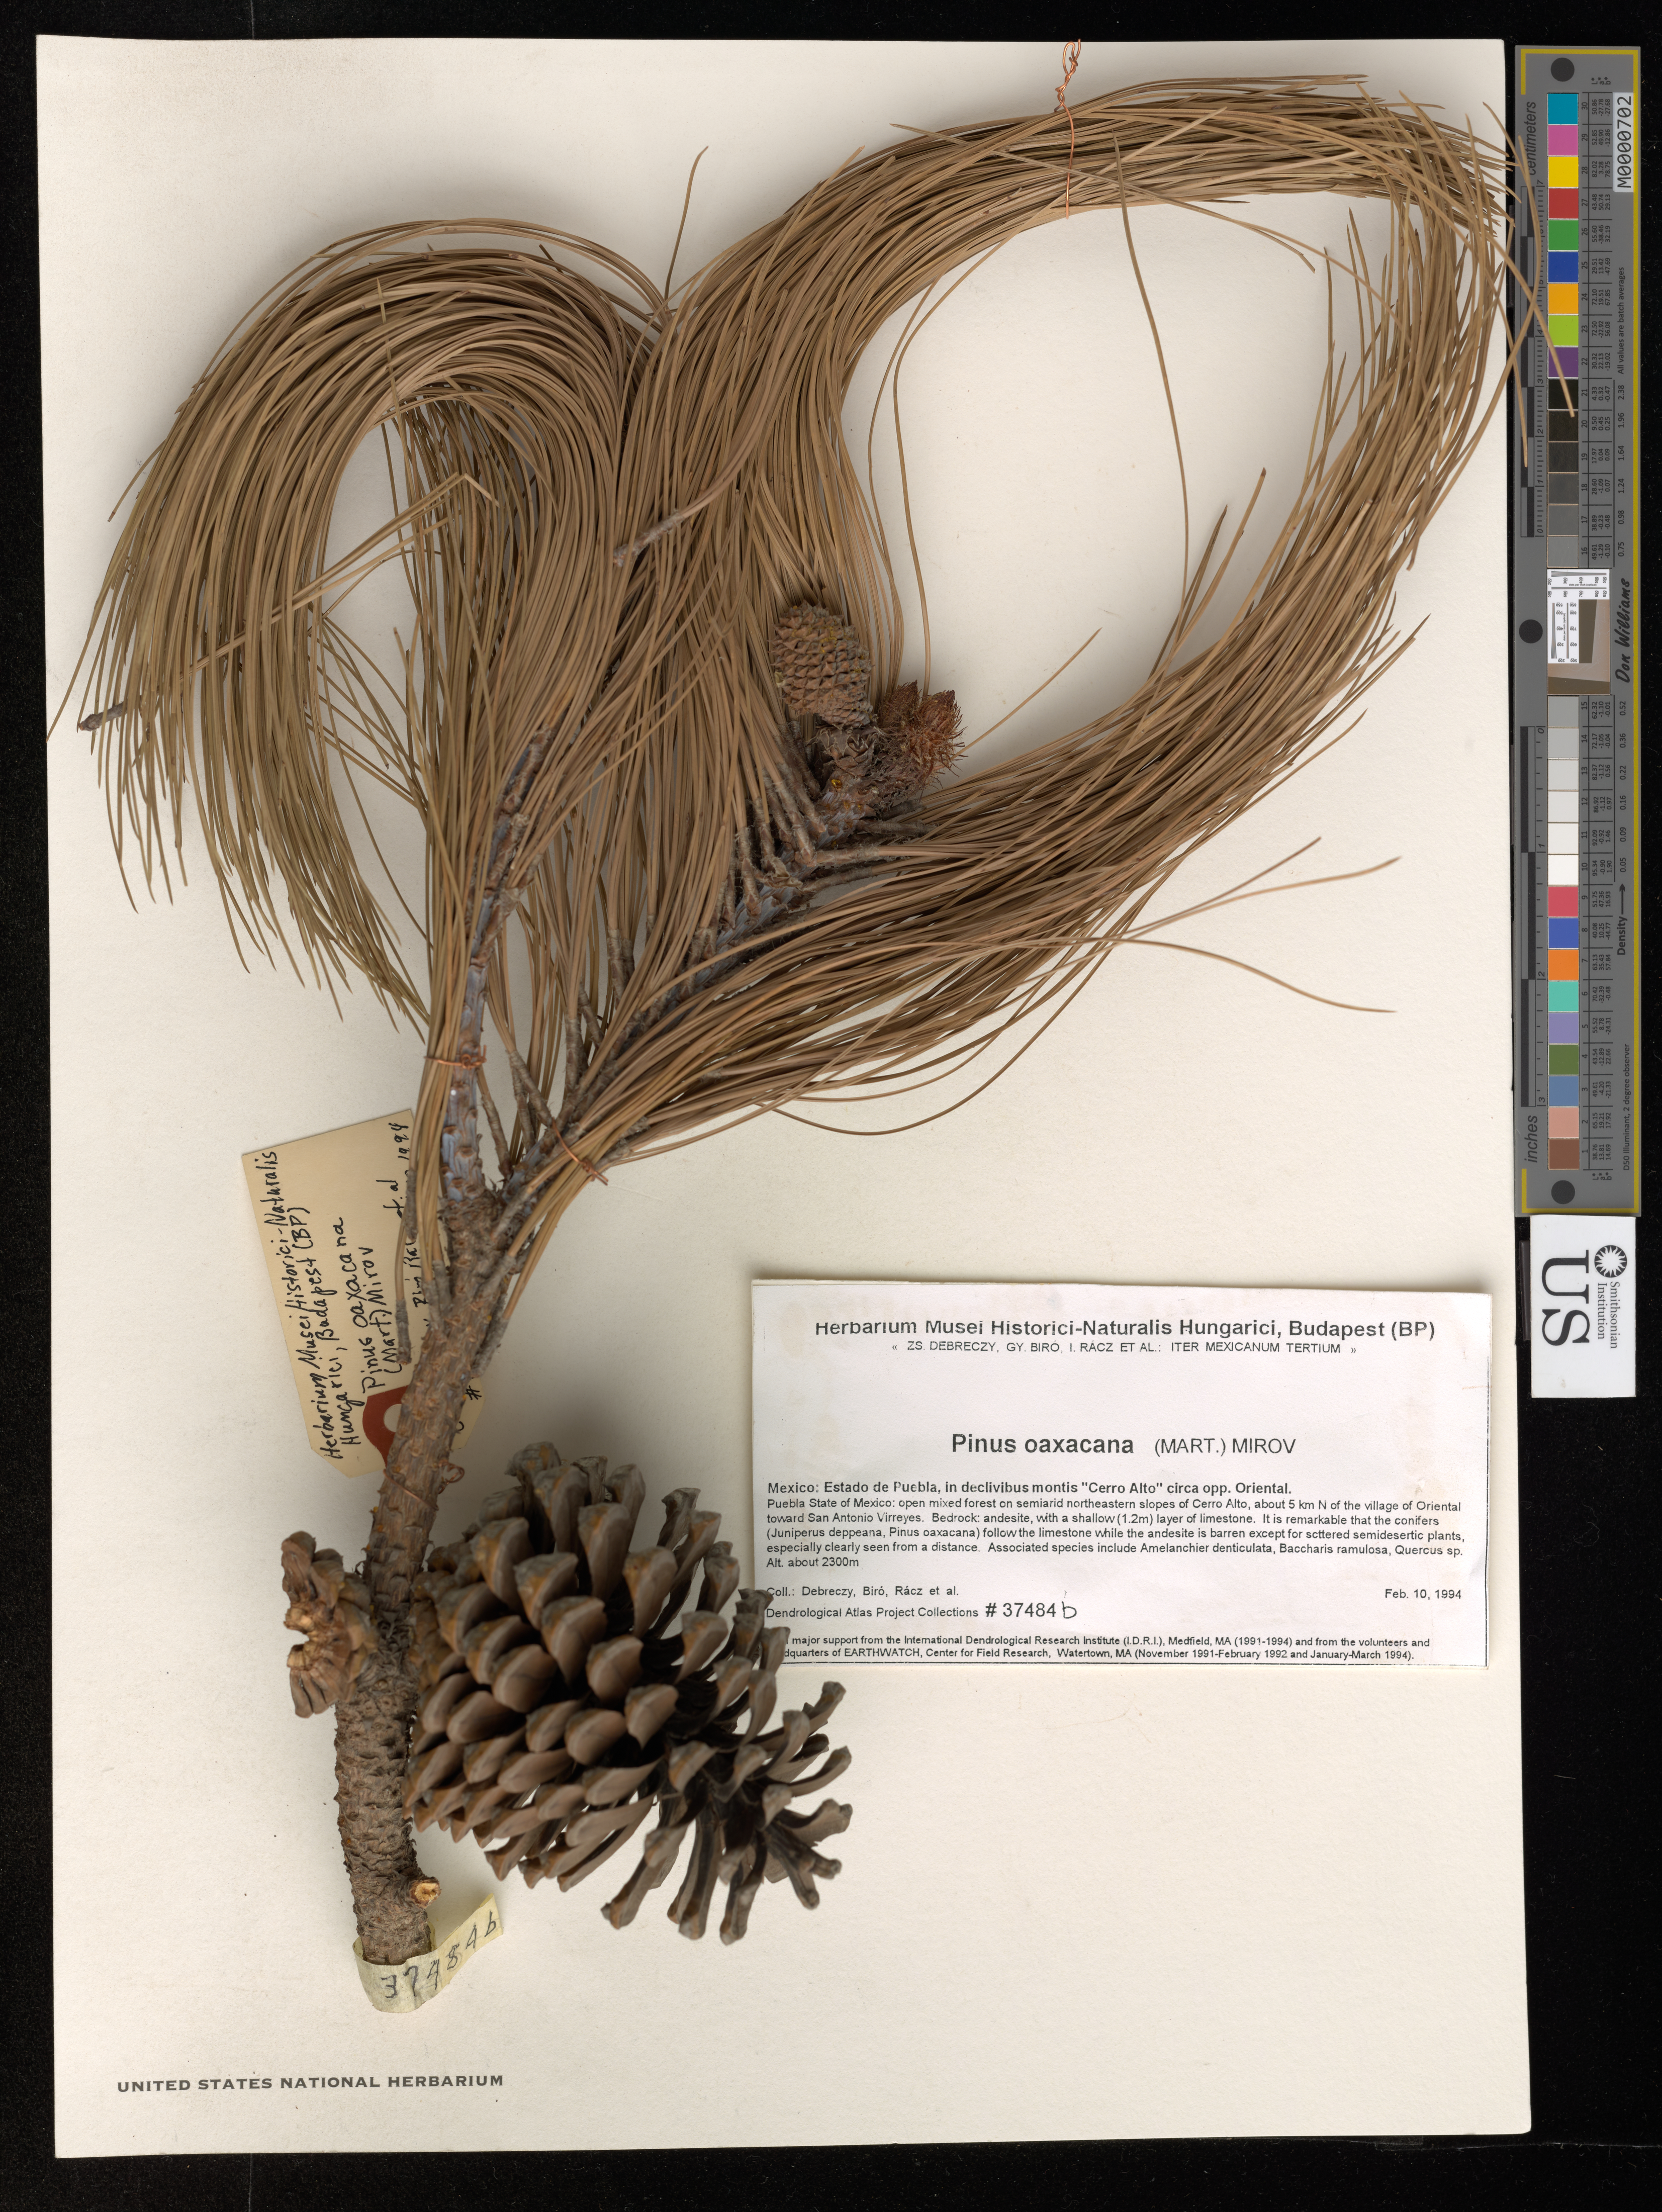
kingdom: Plantae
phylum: Tracheophyta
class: Pinopsida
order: Pinales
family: Pinaceae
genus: Pinus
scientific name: Pinus oaxacana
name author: Mirov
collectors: Z. Debreczy, G. Biro, I. Rácz & et al.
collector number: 37484 b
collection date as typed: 10 Feb 1994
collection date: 1994-02-10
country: Mexico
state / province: Puebla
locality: Northeastern slopes of Cerro Alto, about 5 km N of village of Oriental toward San Antonio Virreyes.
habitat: Open mixed forest on semiarid northeastern slopes. Bedrock: andesite w/shallow (1.2 m) layer of limestone. It is remarkable that conifers (Juniperus deppeana, P. oaxacana) follow the limestone while the andesite is barren except for semidesertic plants.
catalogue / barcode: US 3376198